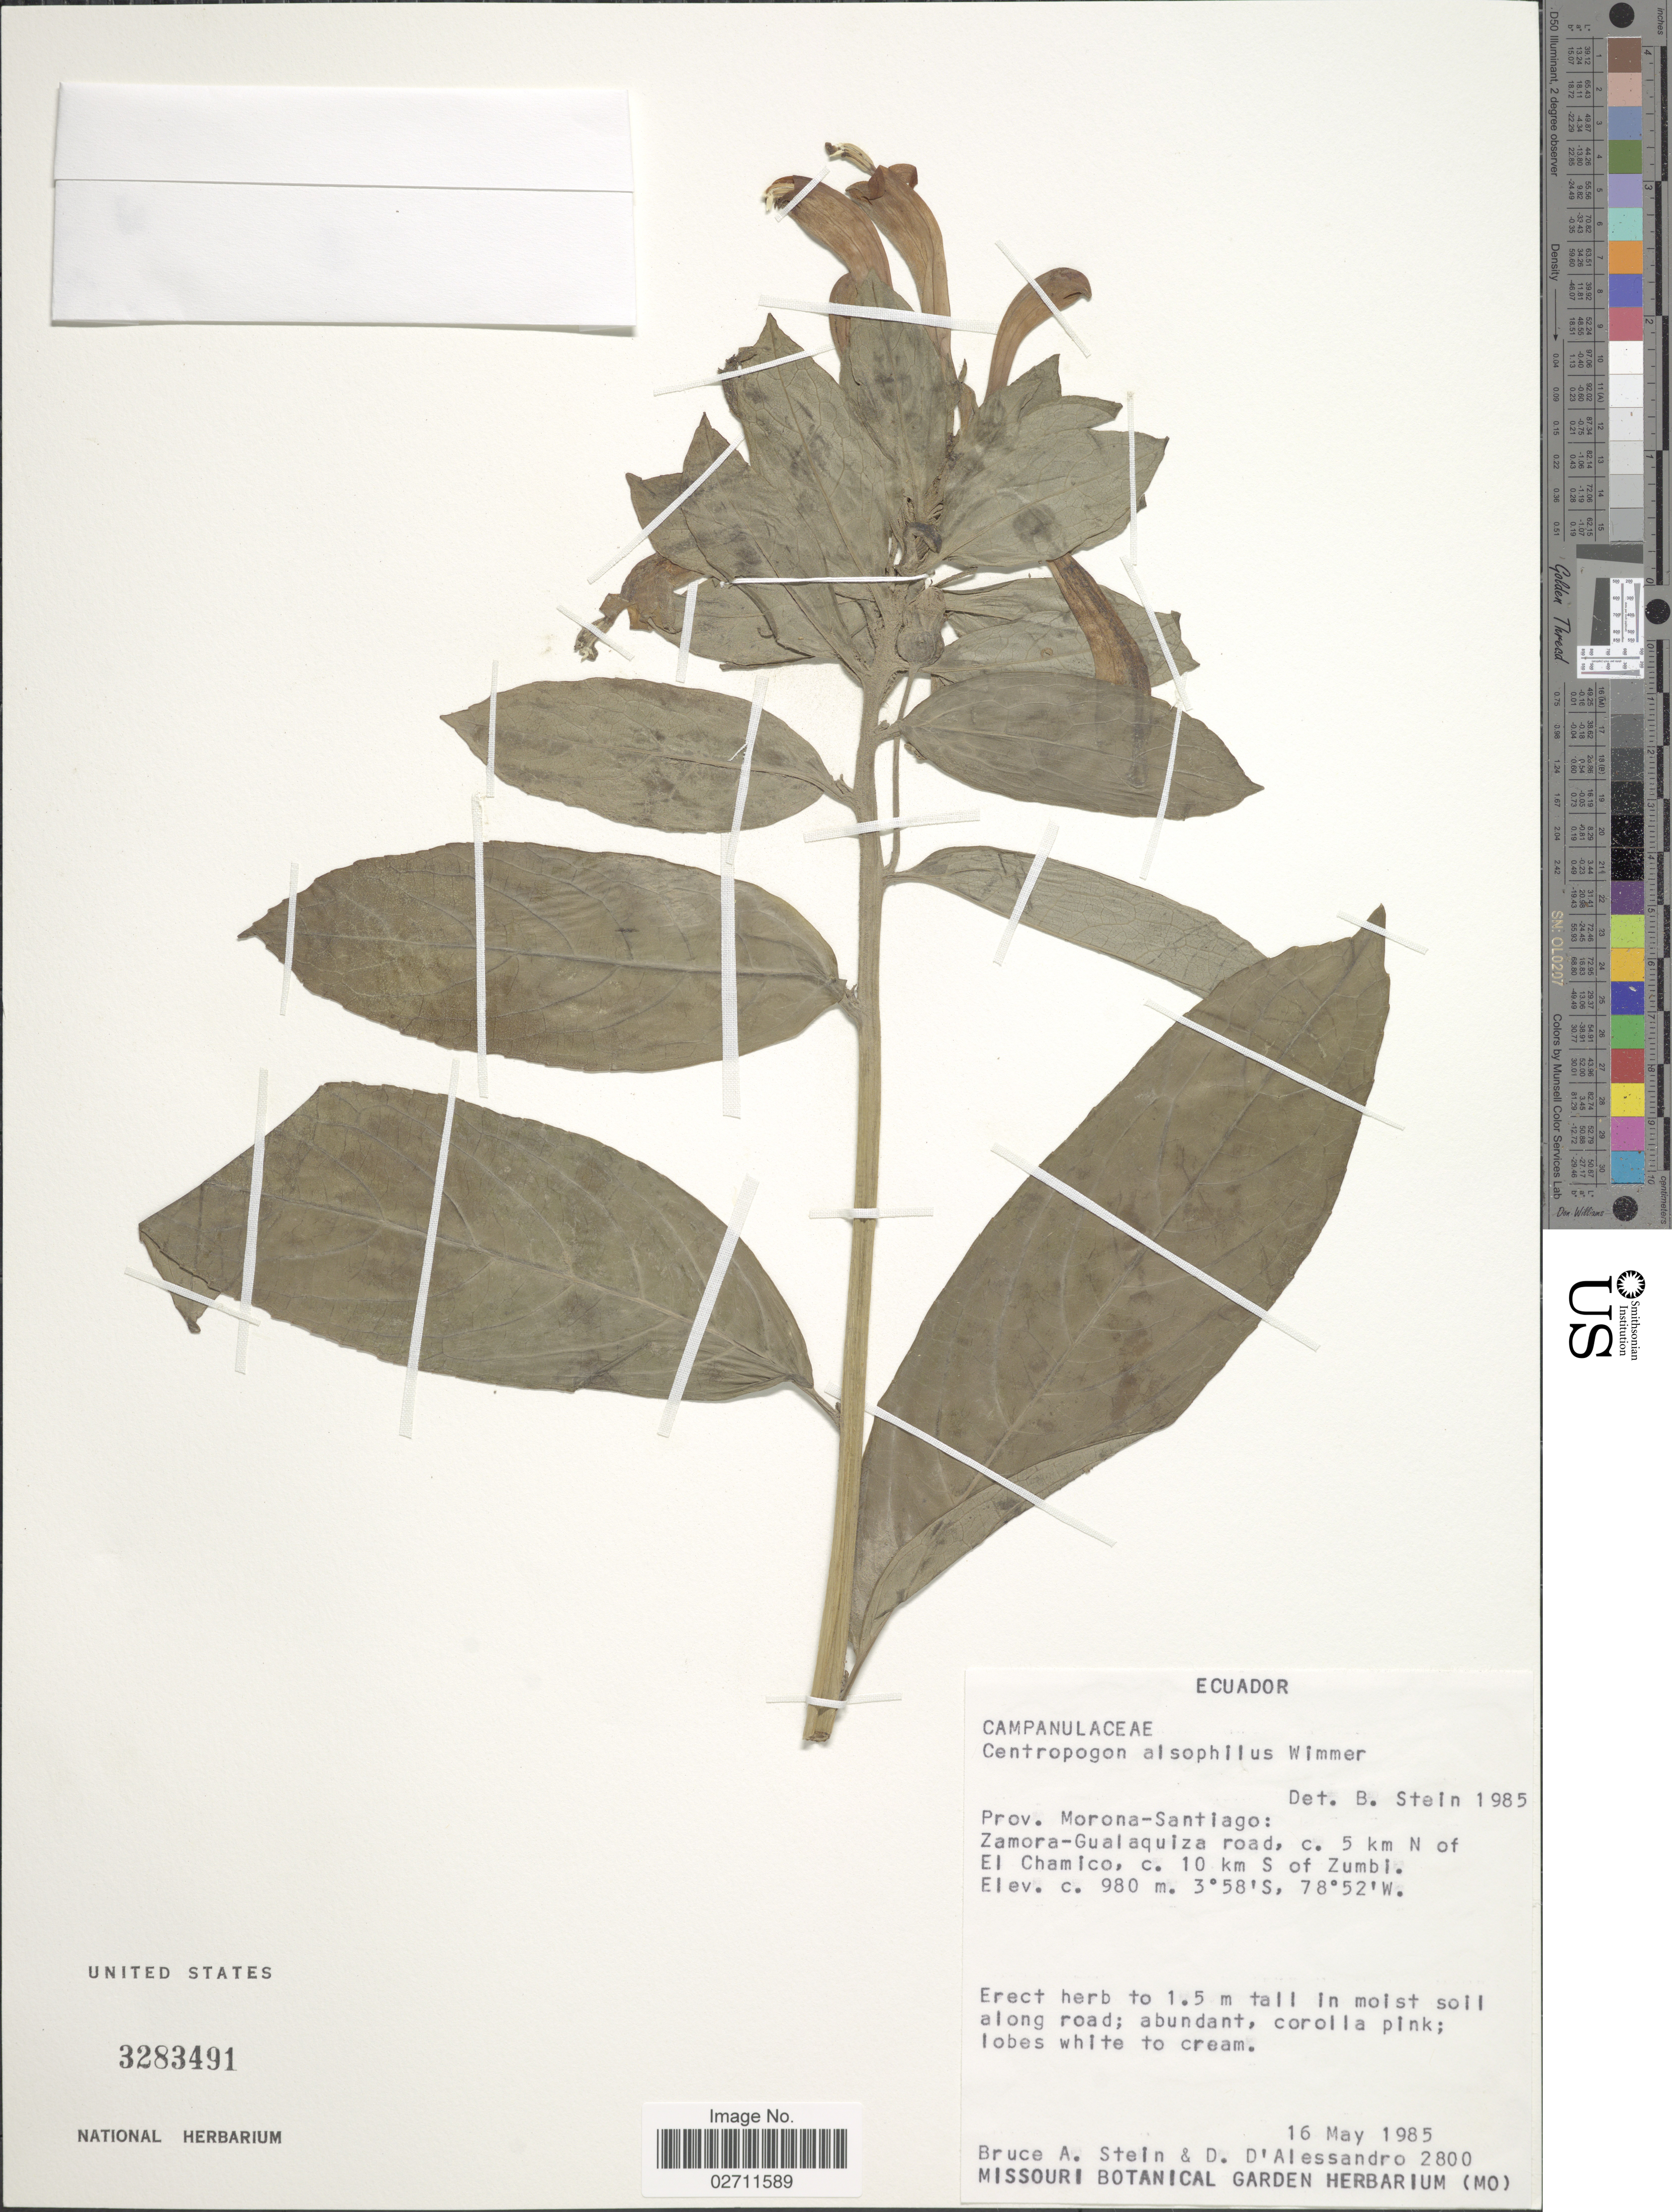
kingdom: Plantae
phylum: Tracheophyta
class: Magnoliopsida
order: Asterales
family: Campanulaceae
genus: Centropogon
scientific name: Centropogon alsophilus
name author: E. Wimm. in J.F. Macbr.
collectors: B. A. Stein & D. D'alessandro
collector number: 2800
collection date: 1985-05-16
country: Ecuador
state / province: Morona-Santiago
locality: Zamora-Gualaquiza road, c. 5 km N of El Chamico, c. 10 km S of Zumbi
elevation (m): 980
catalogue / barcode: US 3283491